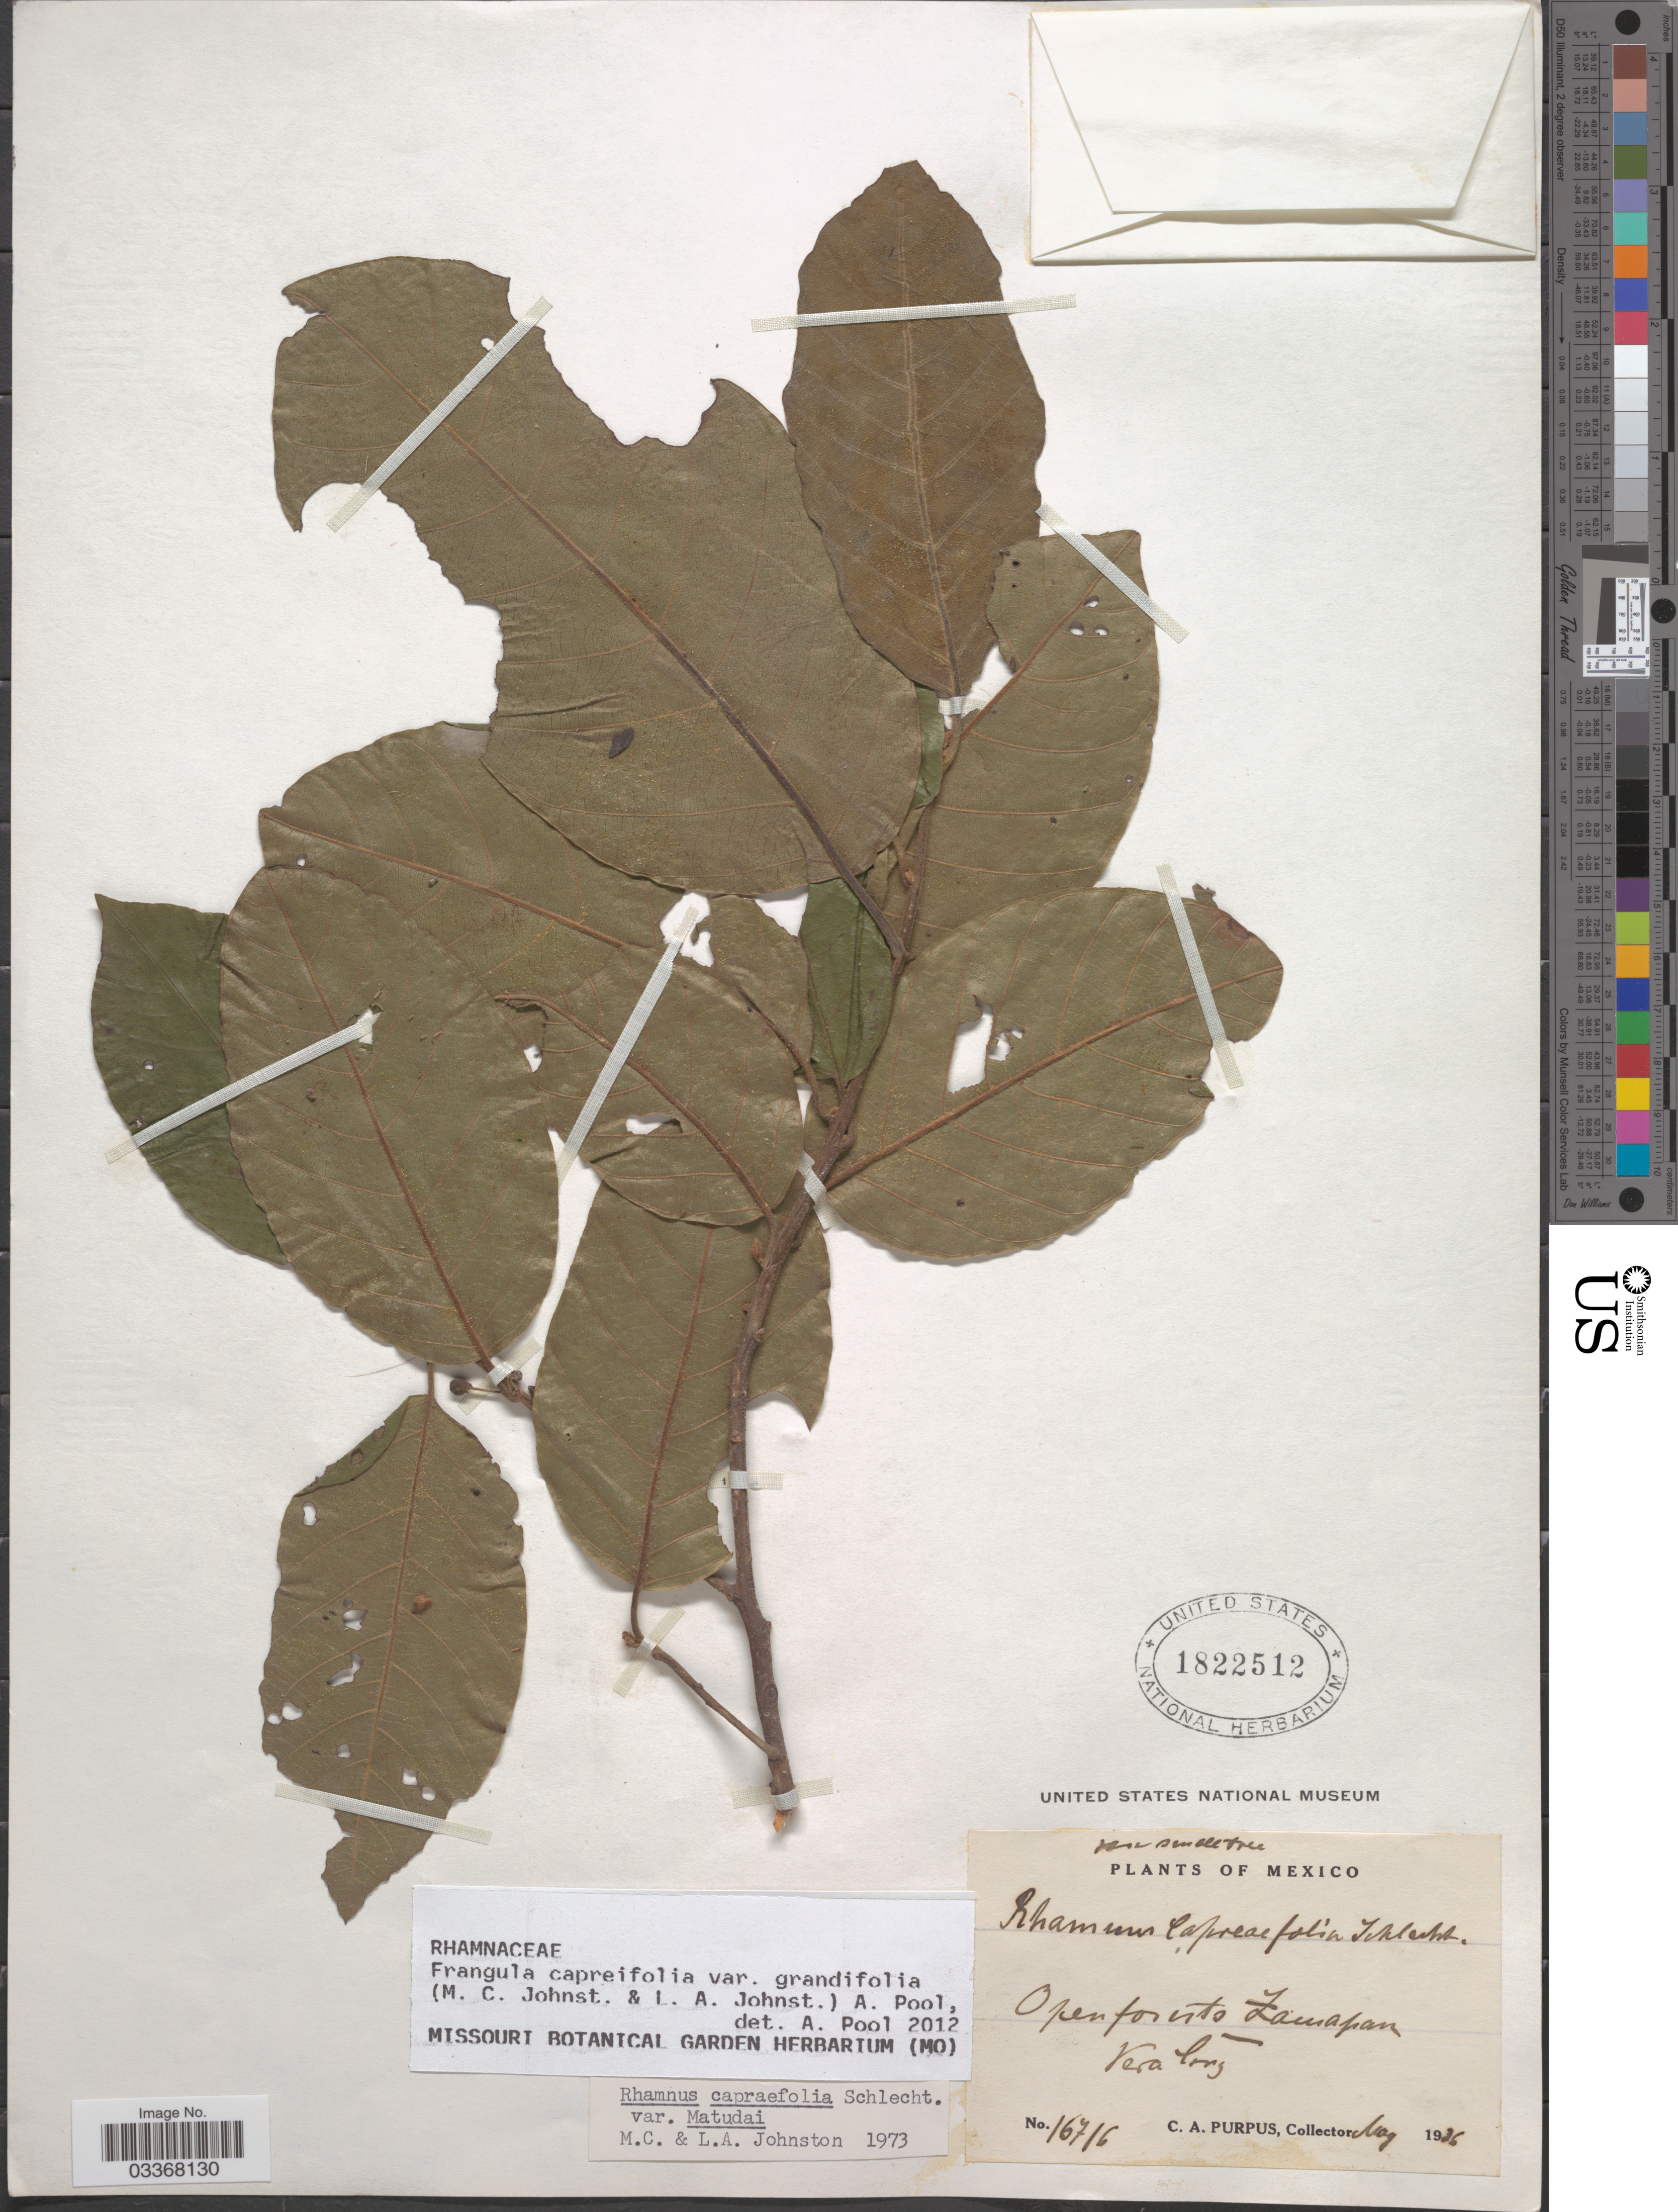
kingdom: Plantae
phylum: Tracheophyta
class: Magnoliopsida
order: Rosales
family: Rhamnaceae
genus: Frangula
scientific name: Frangula capreifolia var. grandifolia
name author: (M.C. Johnst. & L.A. Johnst.) A. Pool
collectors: C. A. Purpus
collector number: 16716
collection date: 1936-05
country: Mexico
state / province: Veracruz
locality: Open forests Zacuapan, Vera Cruz.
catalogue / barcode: US 1822512